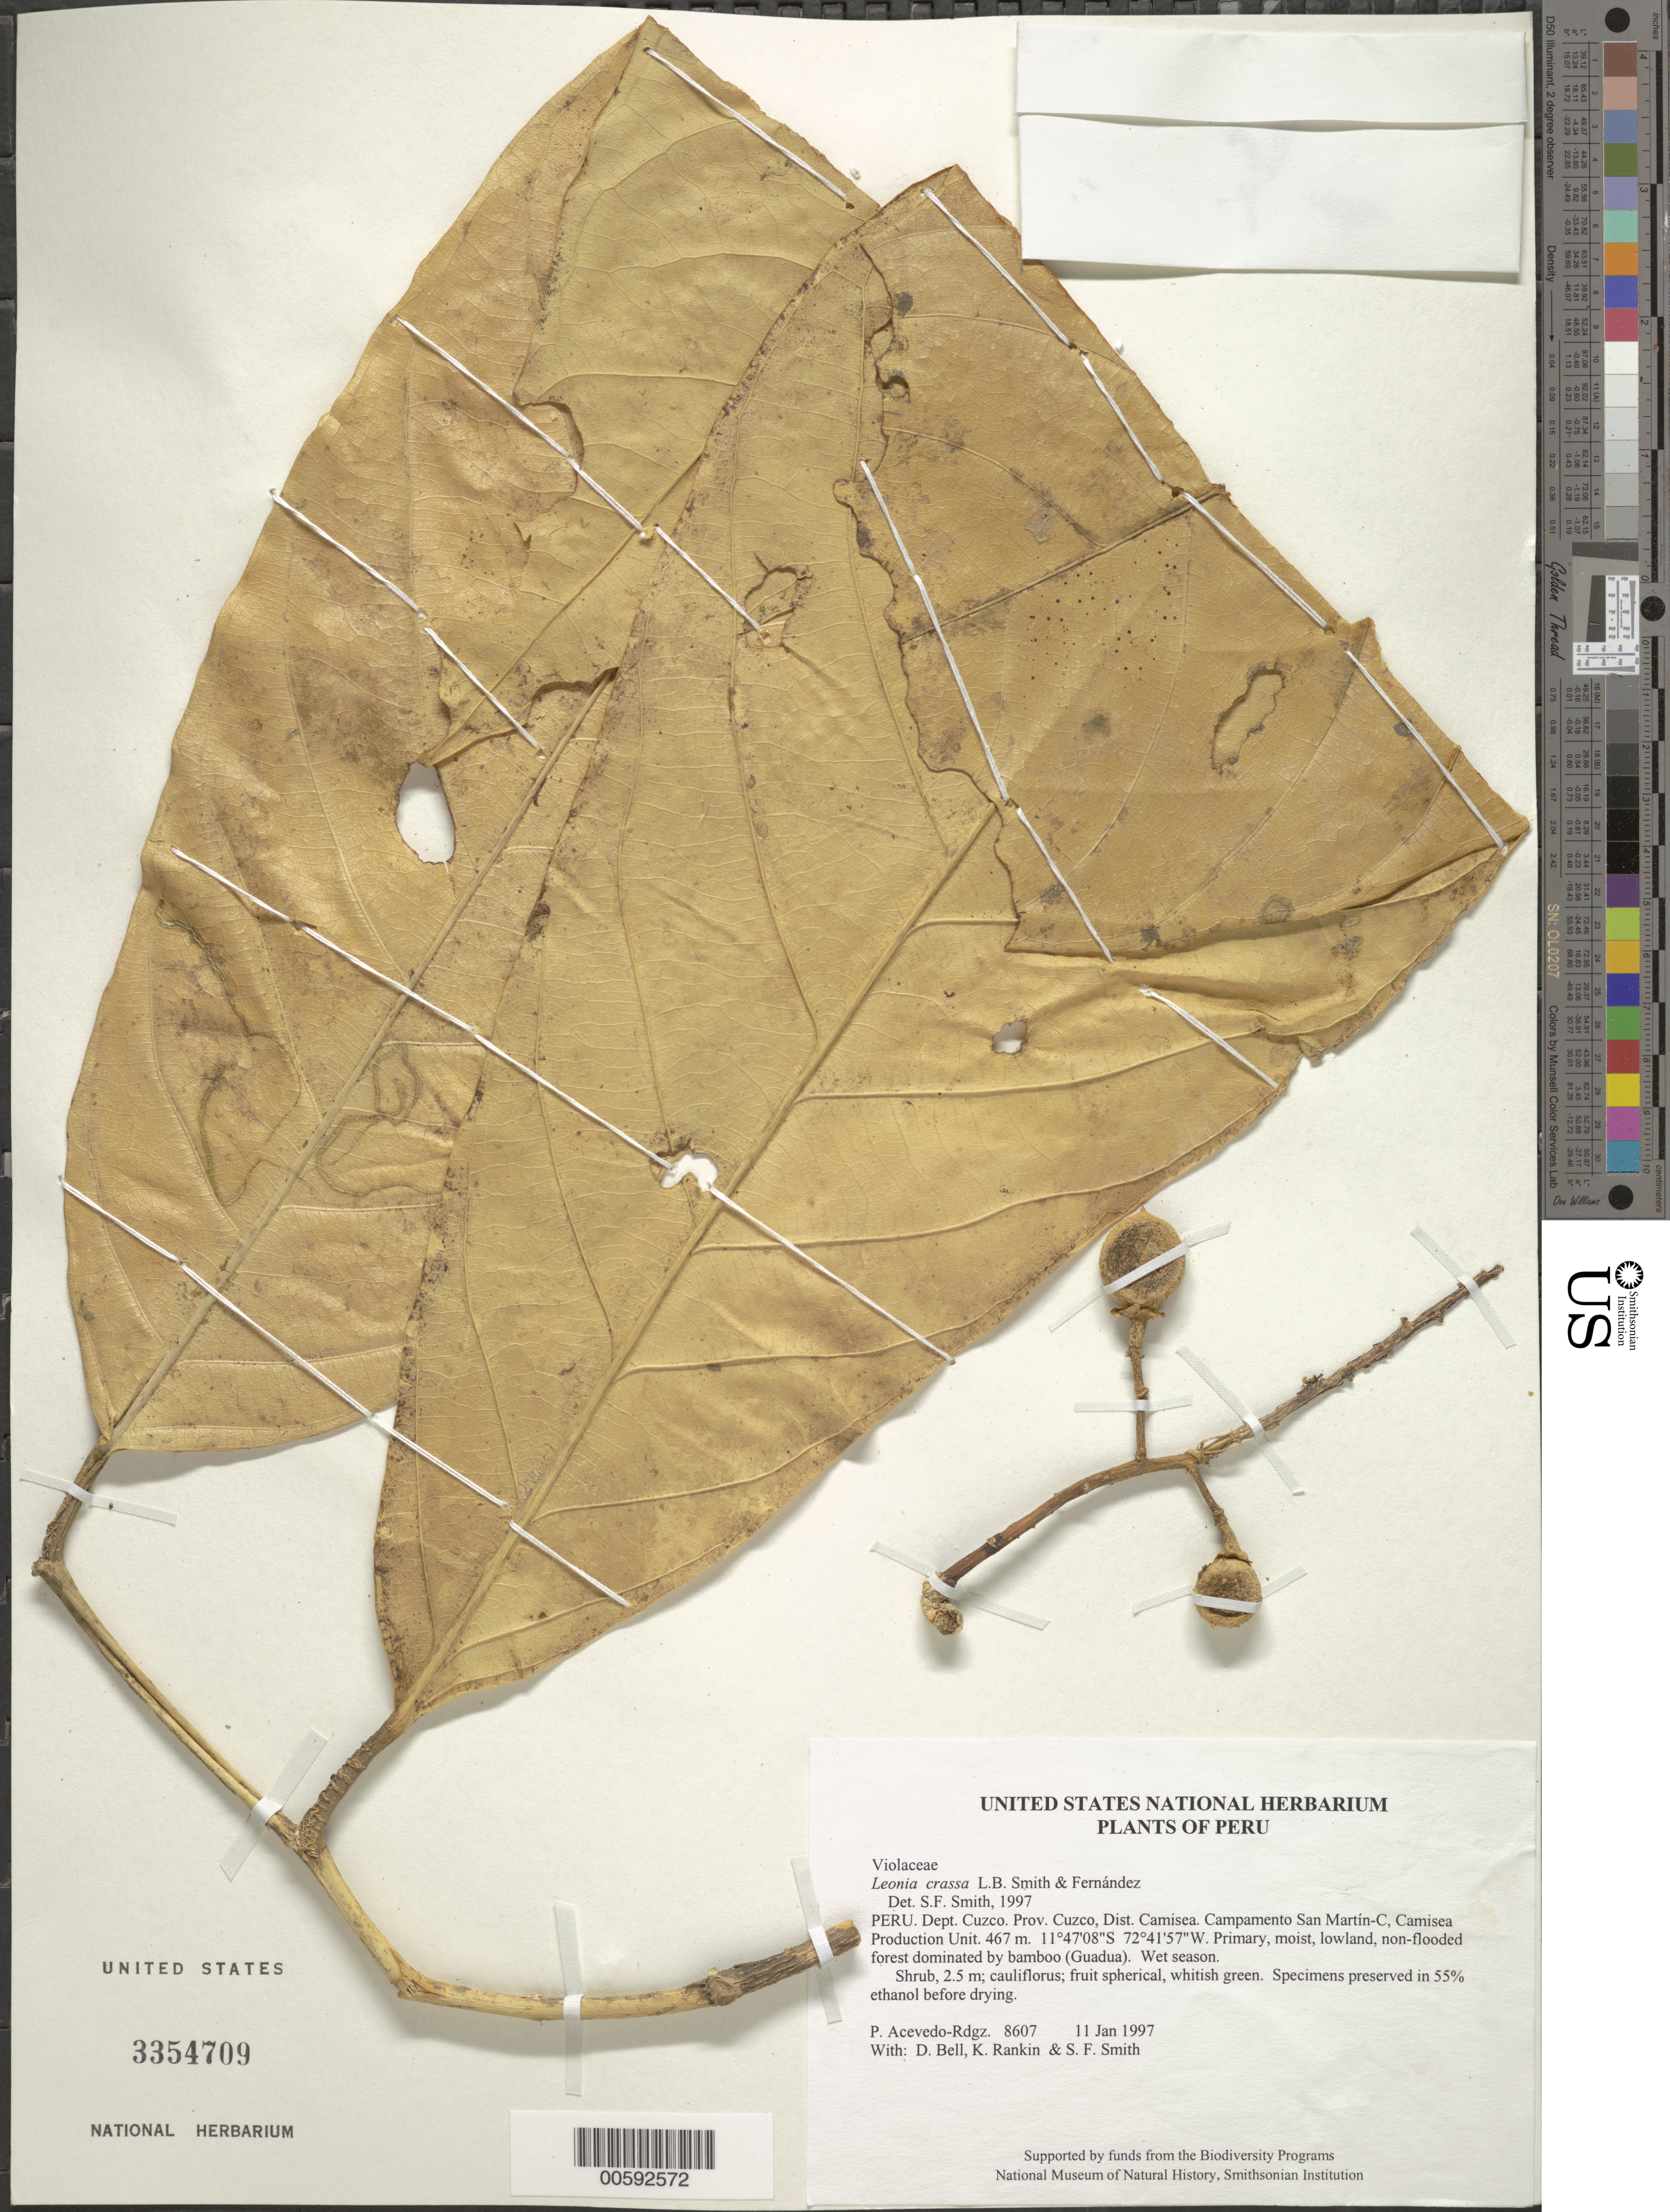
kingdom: Plantae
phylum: Tracheophyta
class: Magnoliopsida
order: Malpighiales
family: Violaceae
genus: Leonia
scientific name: Leonia crassa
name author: L.B. Sm. & A. Fernández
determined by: Smith, Stephen F., (US), NMNH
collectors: P. Acevedo-Rodr., D. A. Bell, K. B. Rankin & S.F. Smith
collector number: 8607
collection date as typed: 11 Jan 1997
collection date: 1997-01-11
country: Peru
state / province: Cusco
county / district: Cusco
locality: Districto Camisea, Campamento San Martín-C, Camisea Production Unit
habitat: Primary, moist, lowland, non-flooded forest dominated by bamboo (Guadua). Wet season.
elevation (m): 467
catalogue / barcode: US 3354709